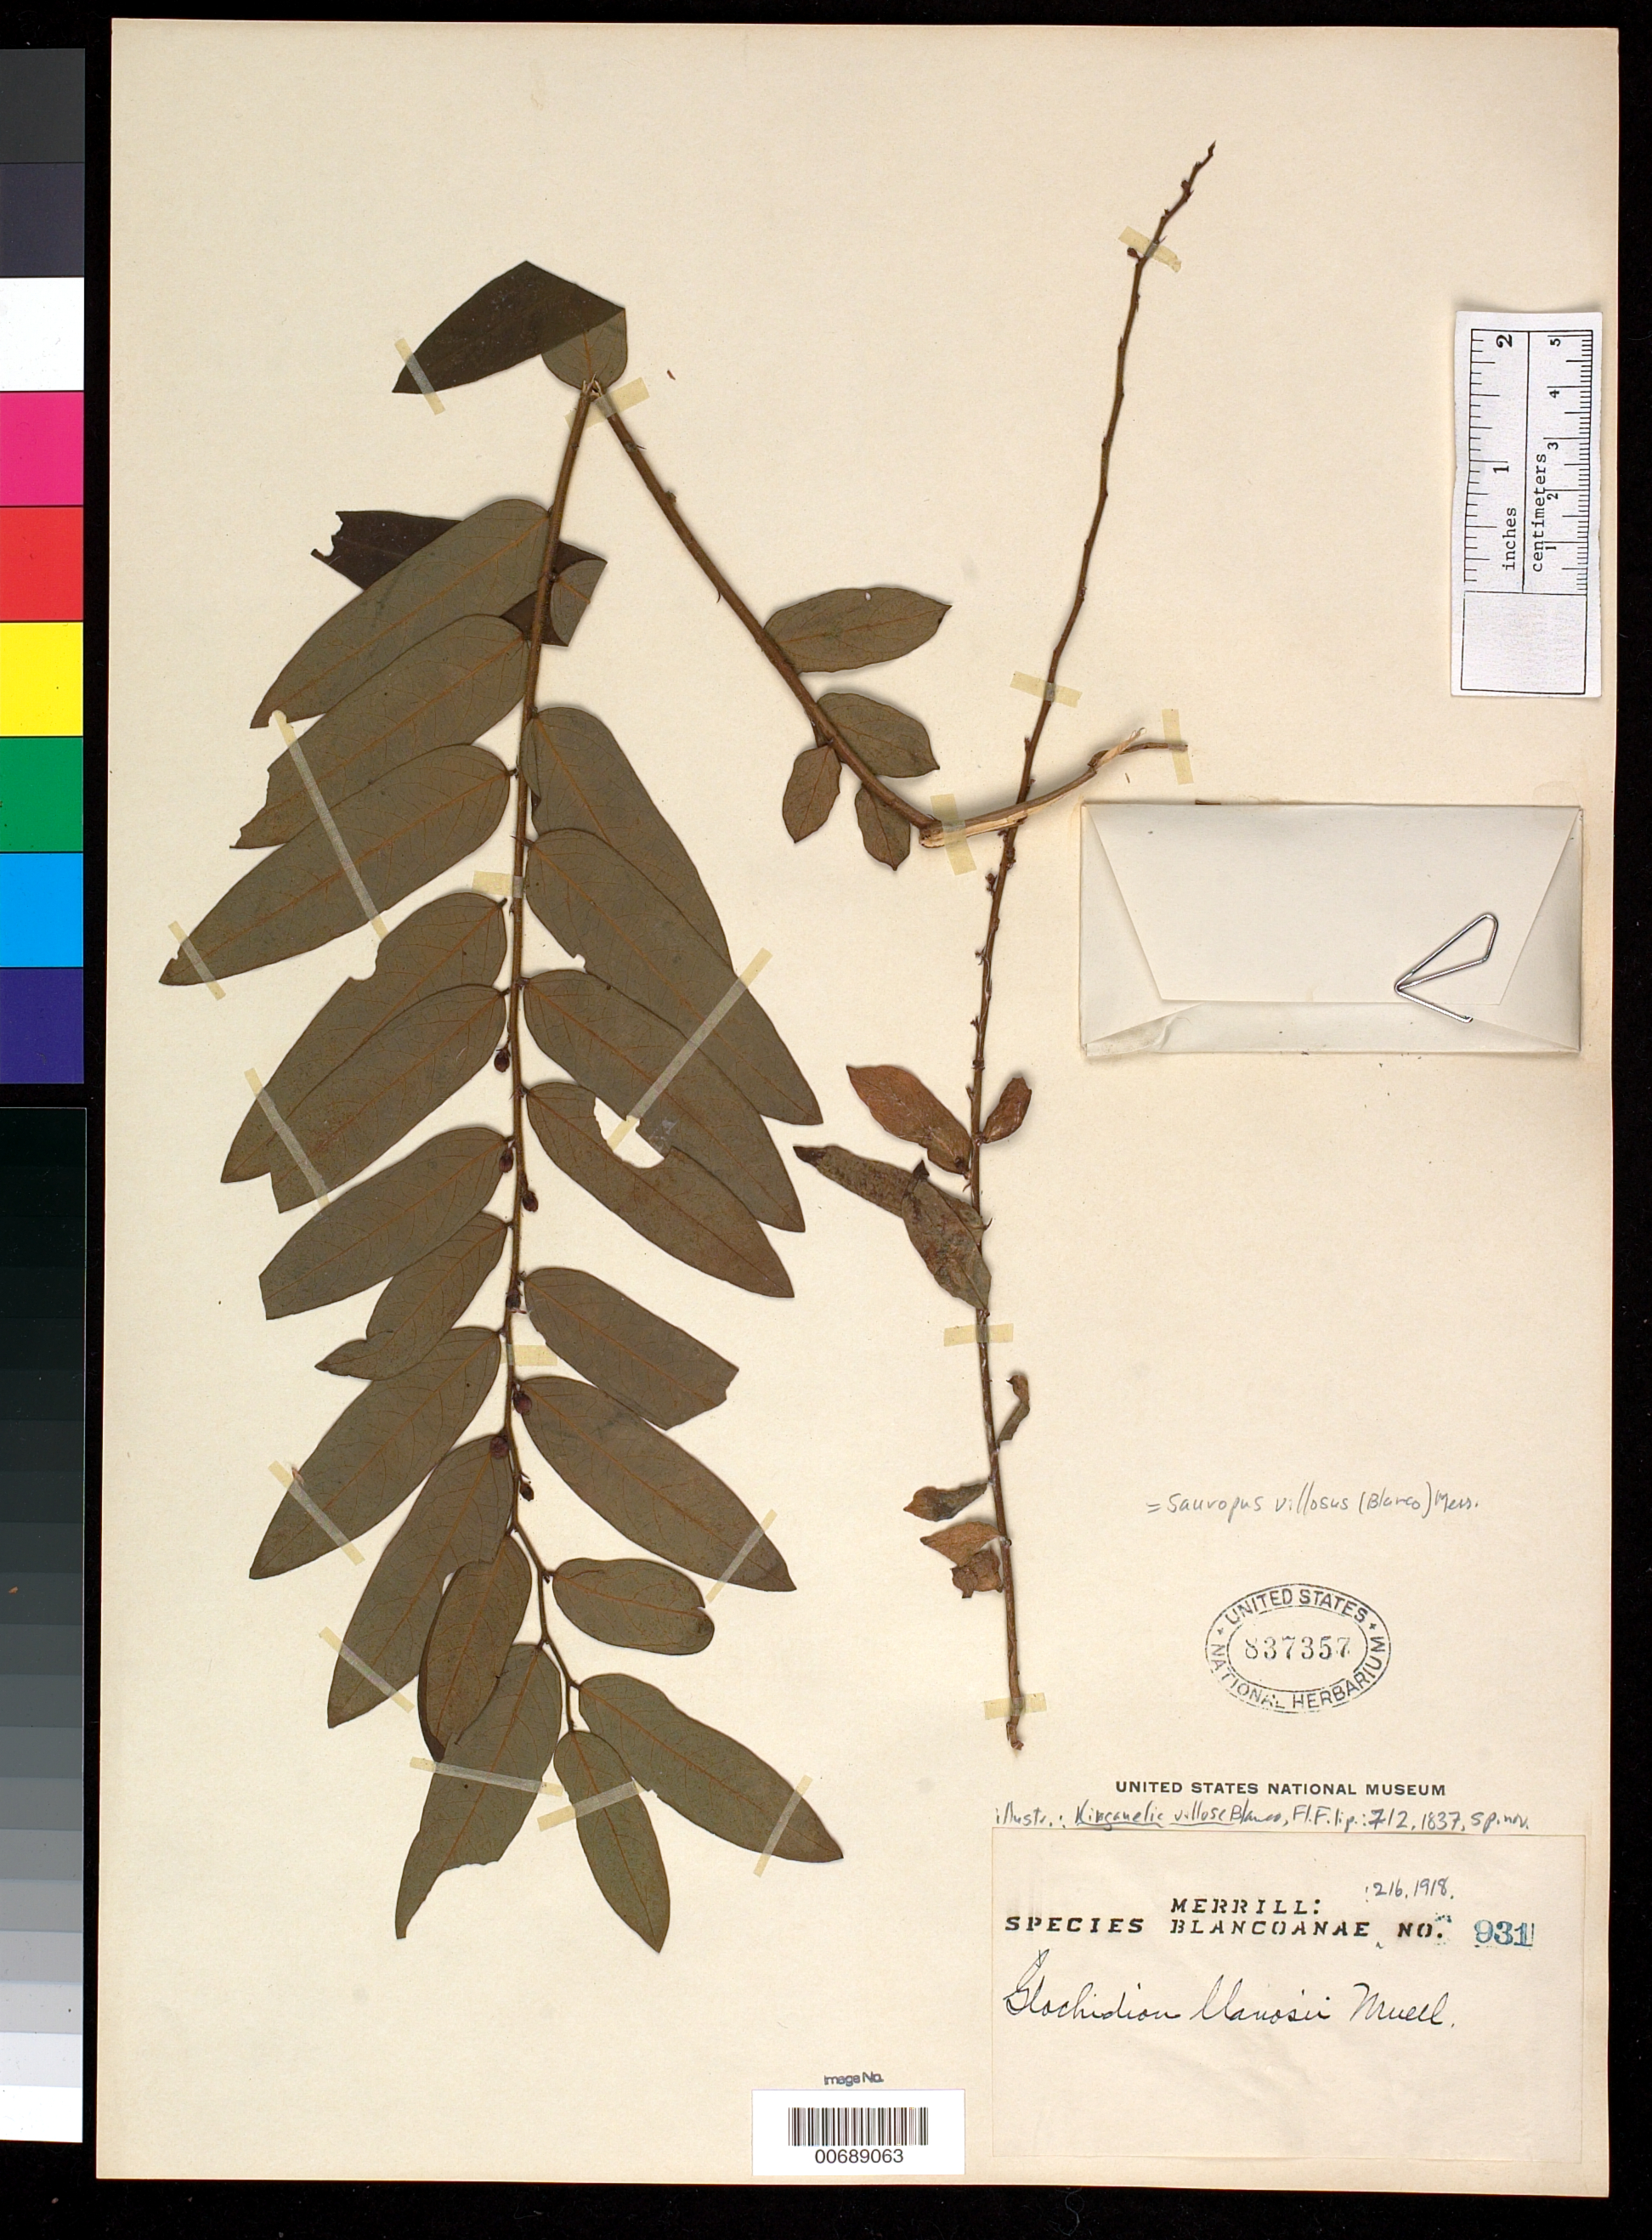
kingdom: Plantae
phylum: Tracheophyta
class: Magnoliopsida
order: Malpighiales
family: Phyllanthaceae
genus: Kirganelia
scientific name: Kirganelia villosa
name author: Blanco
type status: Isoneotype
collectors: E. D. Merrill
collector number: Sp. Blancoan. 0931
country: Philippines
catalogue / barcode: US 837357